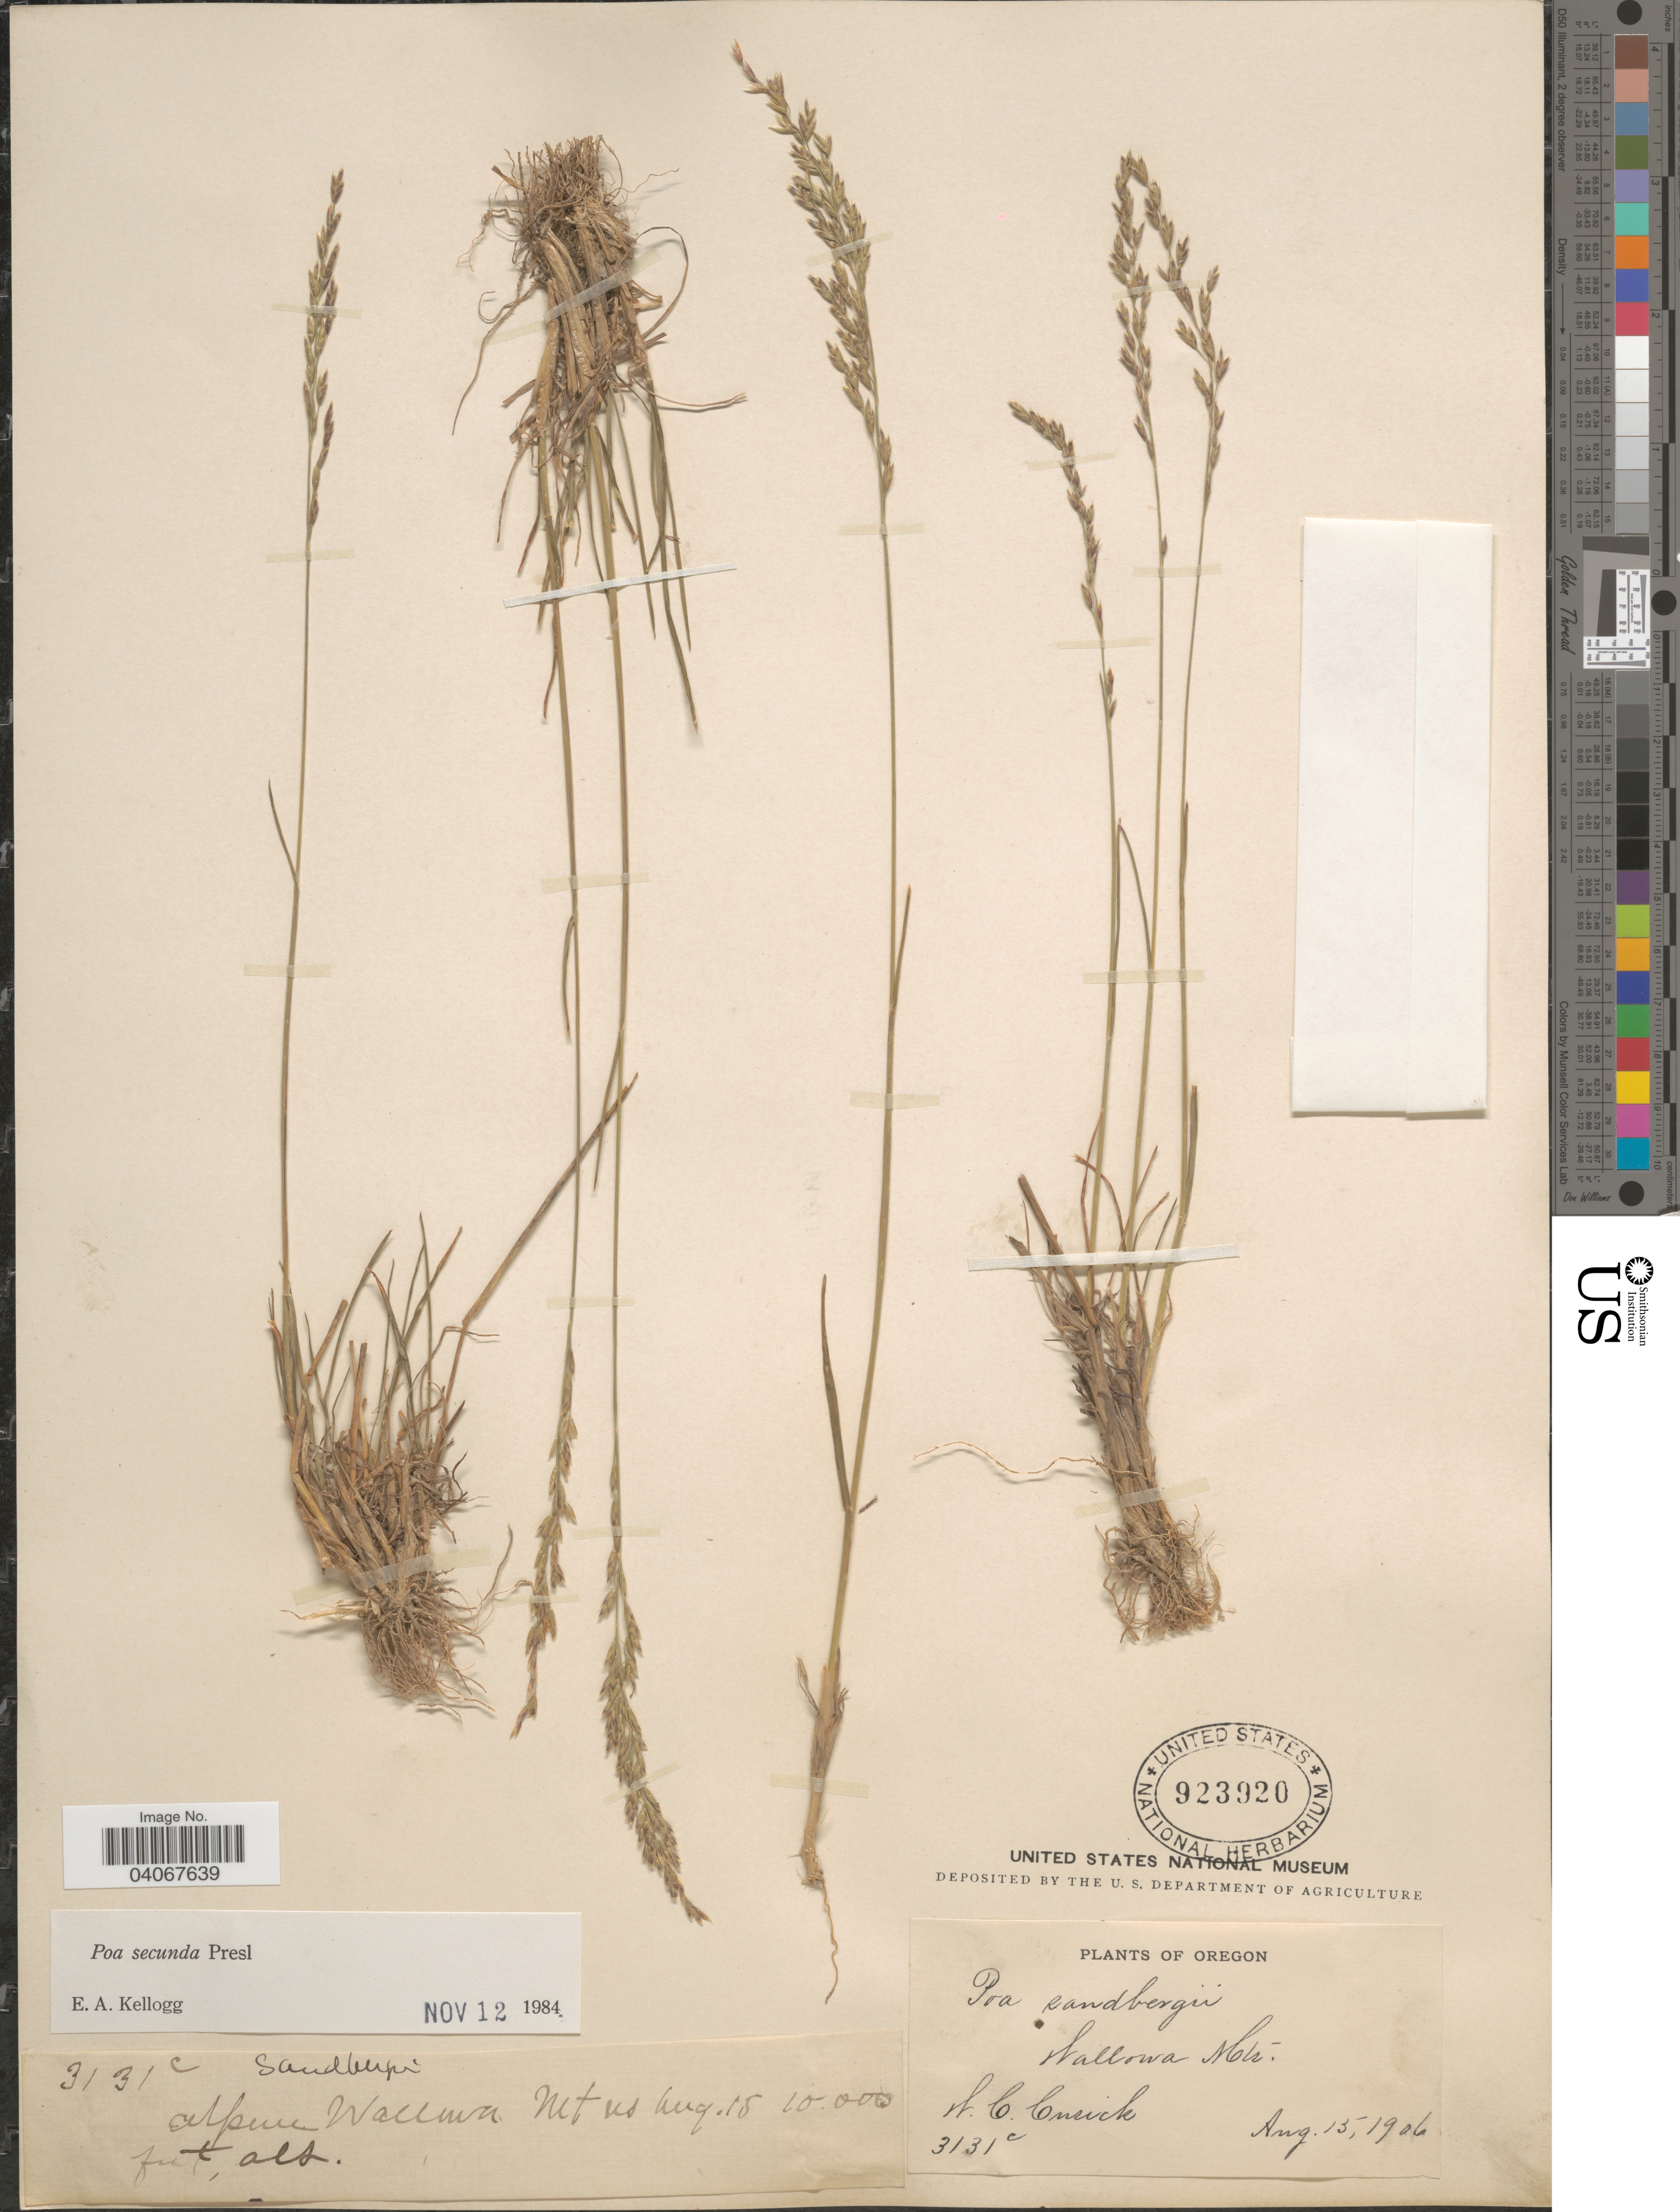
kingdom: Plantae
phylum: Tracheophyta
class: Liliopsida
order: Poales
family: Poaceae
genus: Poa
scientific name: Poa secunda subsp. secunda var. secunda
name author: J. Presl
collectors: W. C. Cusick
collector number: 3131c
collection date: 1906-08-15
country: United States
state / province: Oregon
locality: Alpine Wallowa Mtns.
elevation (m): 3048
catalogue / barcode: US 923920